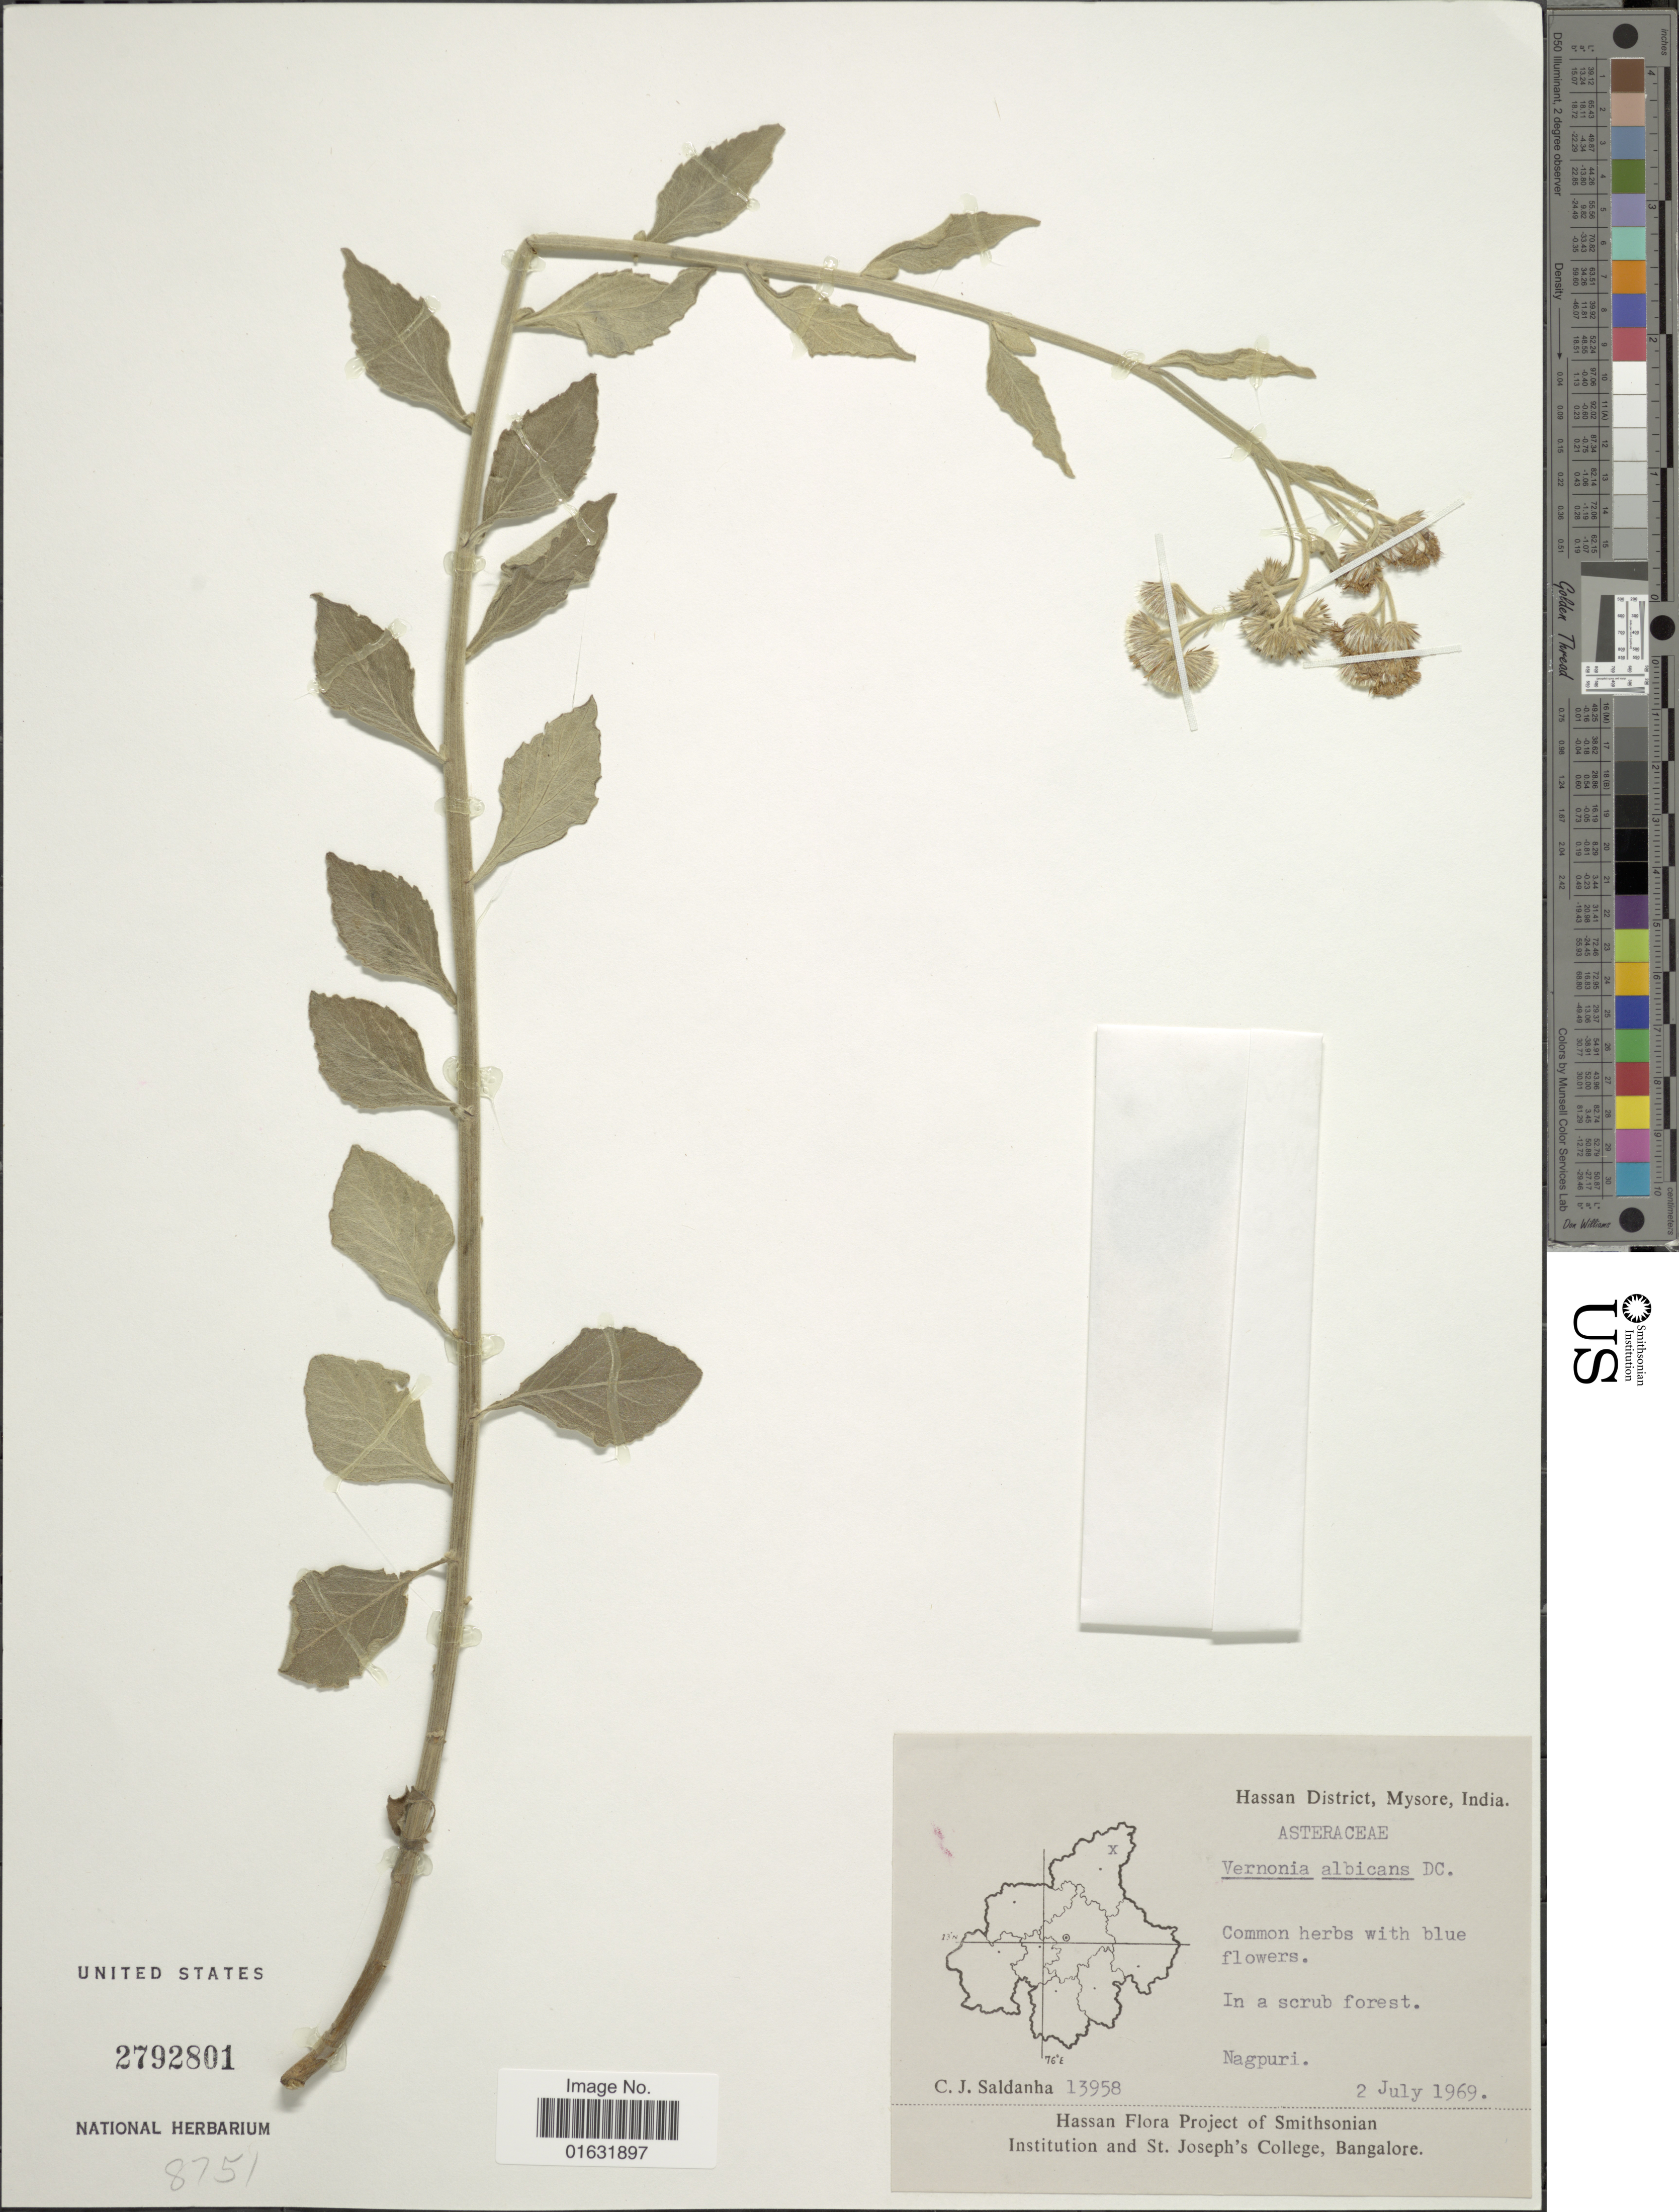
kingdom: Plantae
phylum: Tracheophyta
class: Magnoliopsida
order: Asterales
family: Asteraceae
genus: Cyanthillium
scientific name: Cyanthillium albicans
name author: (DC. in Wight) H. Rob.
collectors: C. J. Saldanha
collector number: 13958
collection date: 1969-07-02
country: India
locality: Hassan District, Mysore, Nagpuri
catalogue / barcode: US 2792801